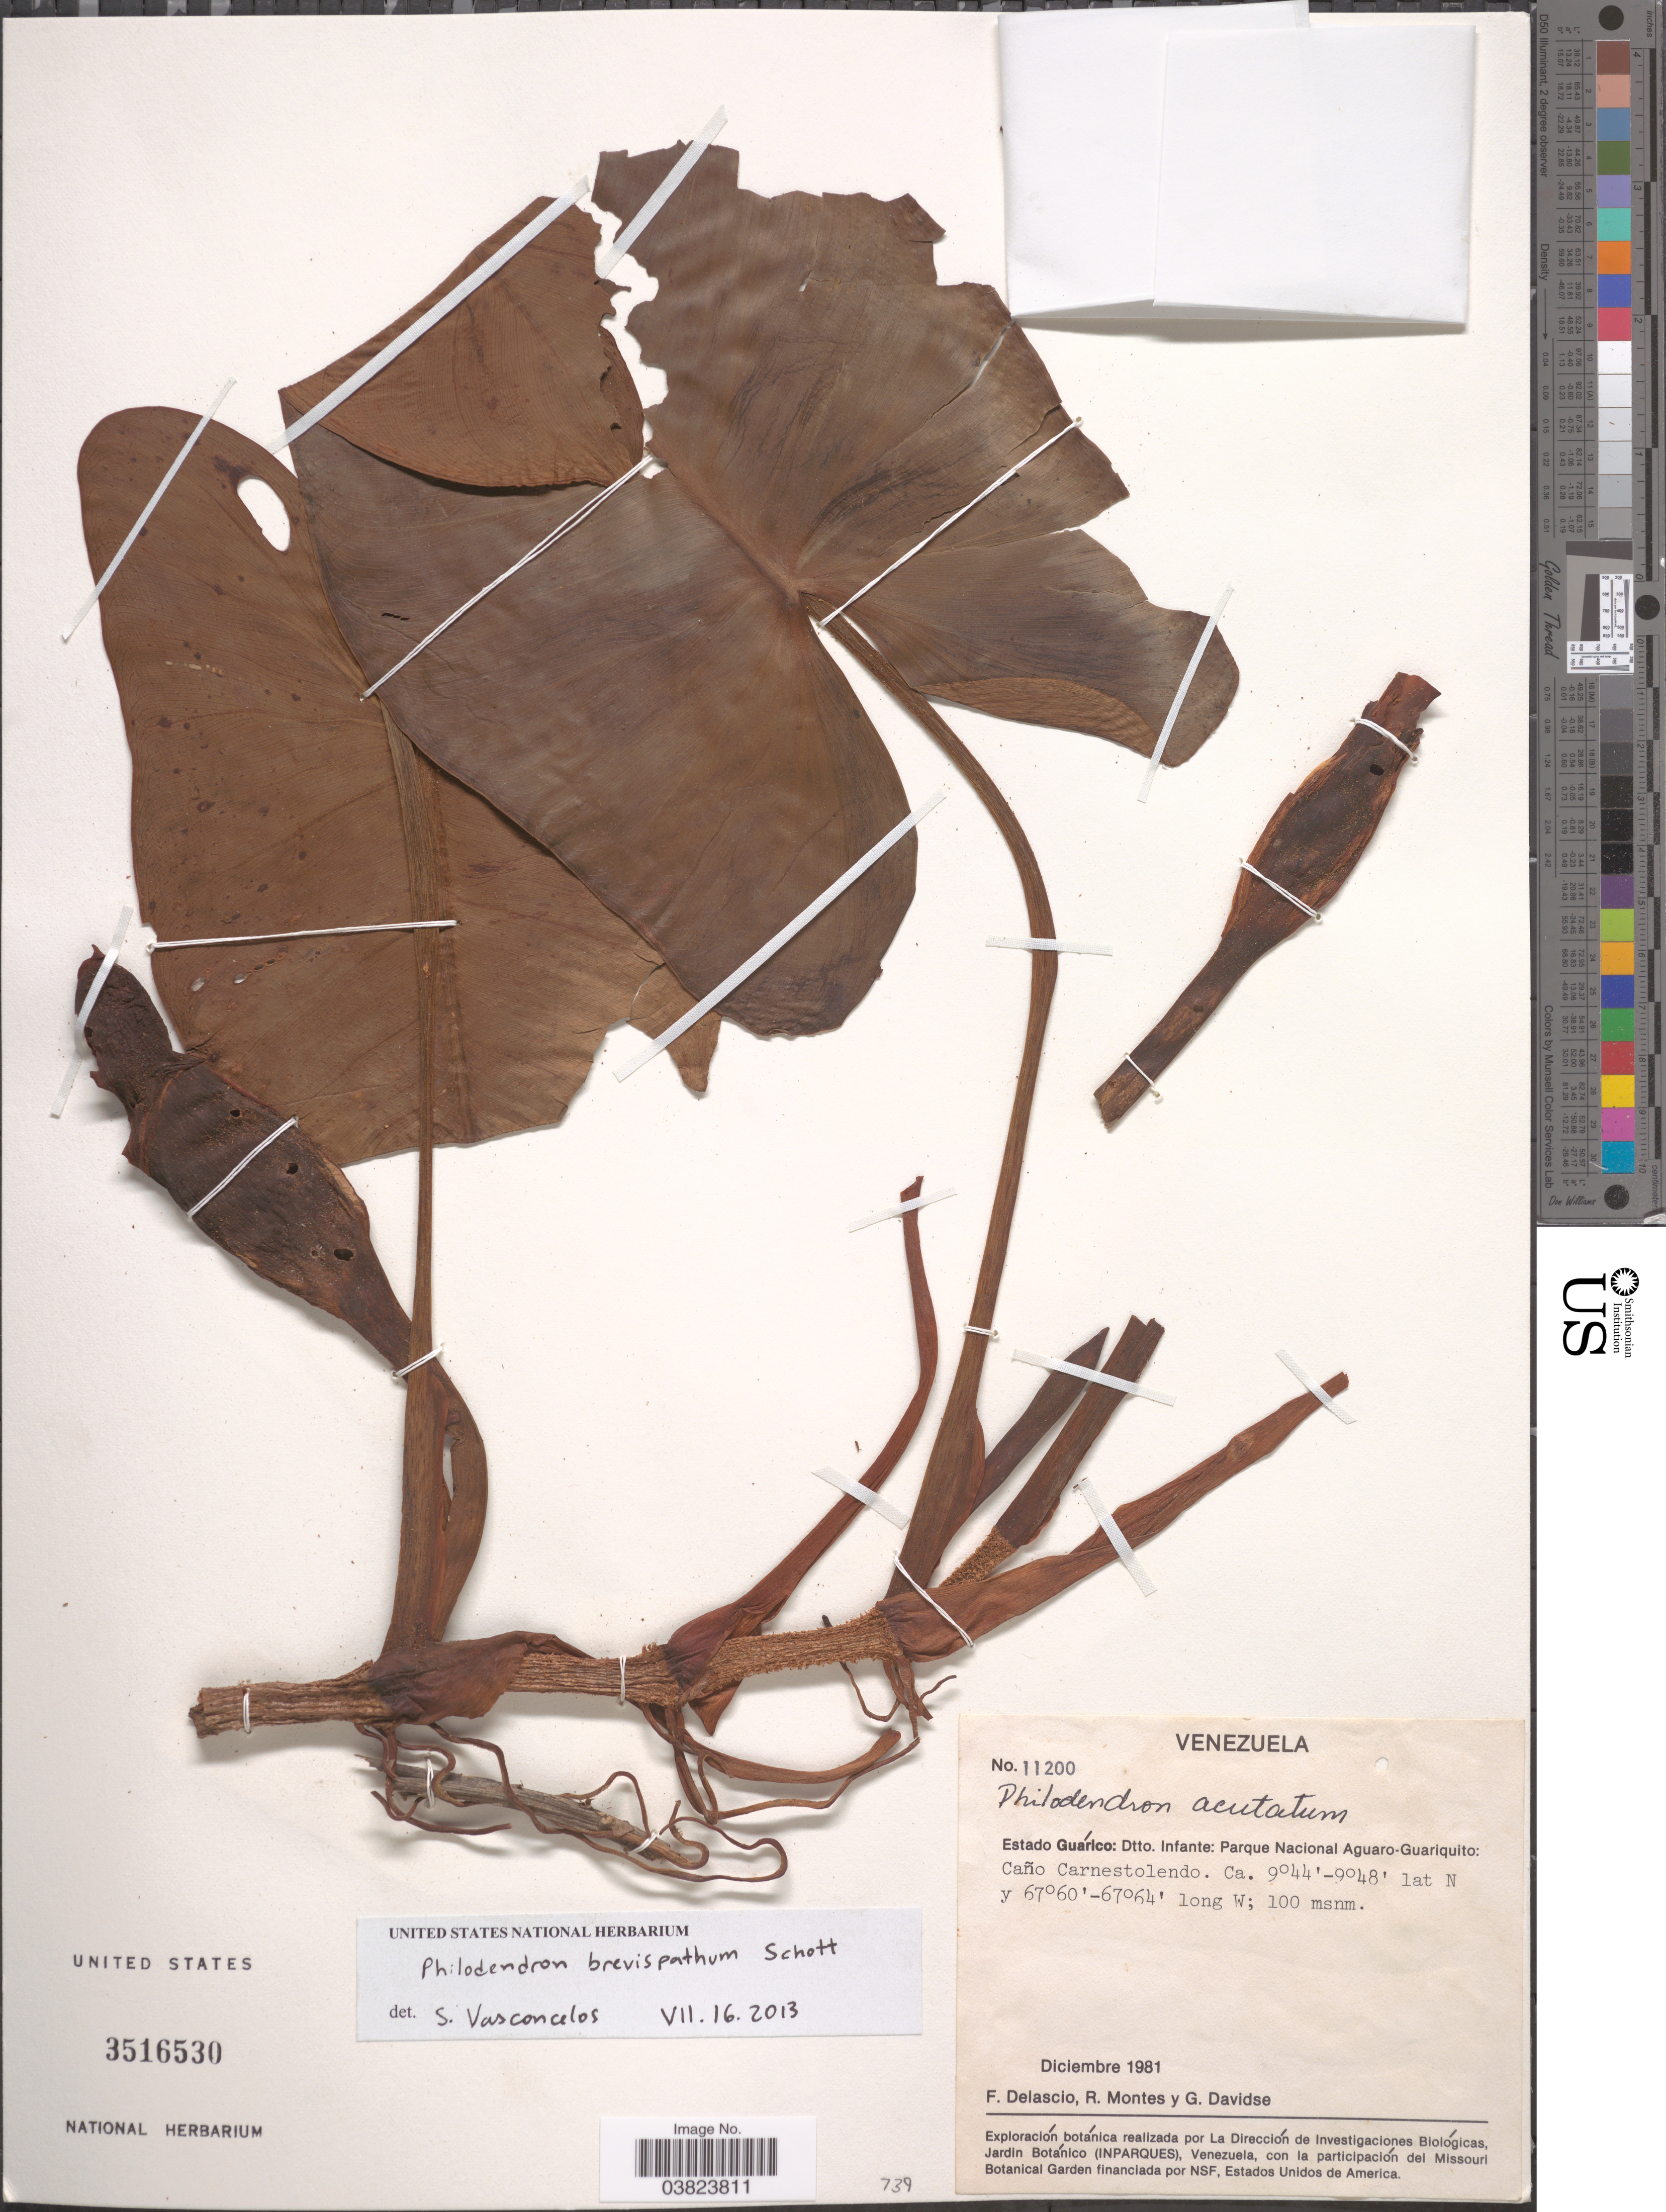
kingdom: Plantae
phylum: Tracheophyta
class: Liliopsida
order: Alismatales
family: Araceae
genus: Philodendron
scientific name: Philodendron brevispathum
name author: Schott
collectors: F. Delascio C., R. Montes & G. Davidse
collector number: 11200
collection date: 1981-12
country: Venezuela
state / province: Guarico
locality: Estado Guárico: Dtto. Infante: Parque Nacional Aguaro-Guariquito: Caño Carnestolendo.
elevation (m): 100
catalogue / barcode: US 3516530